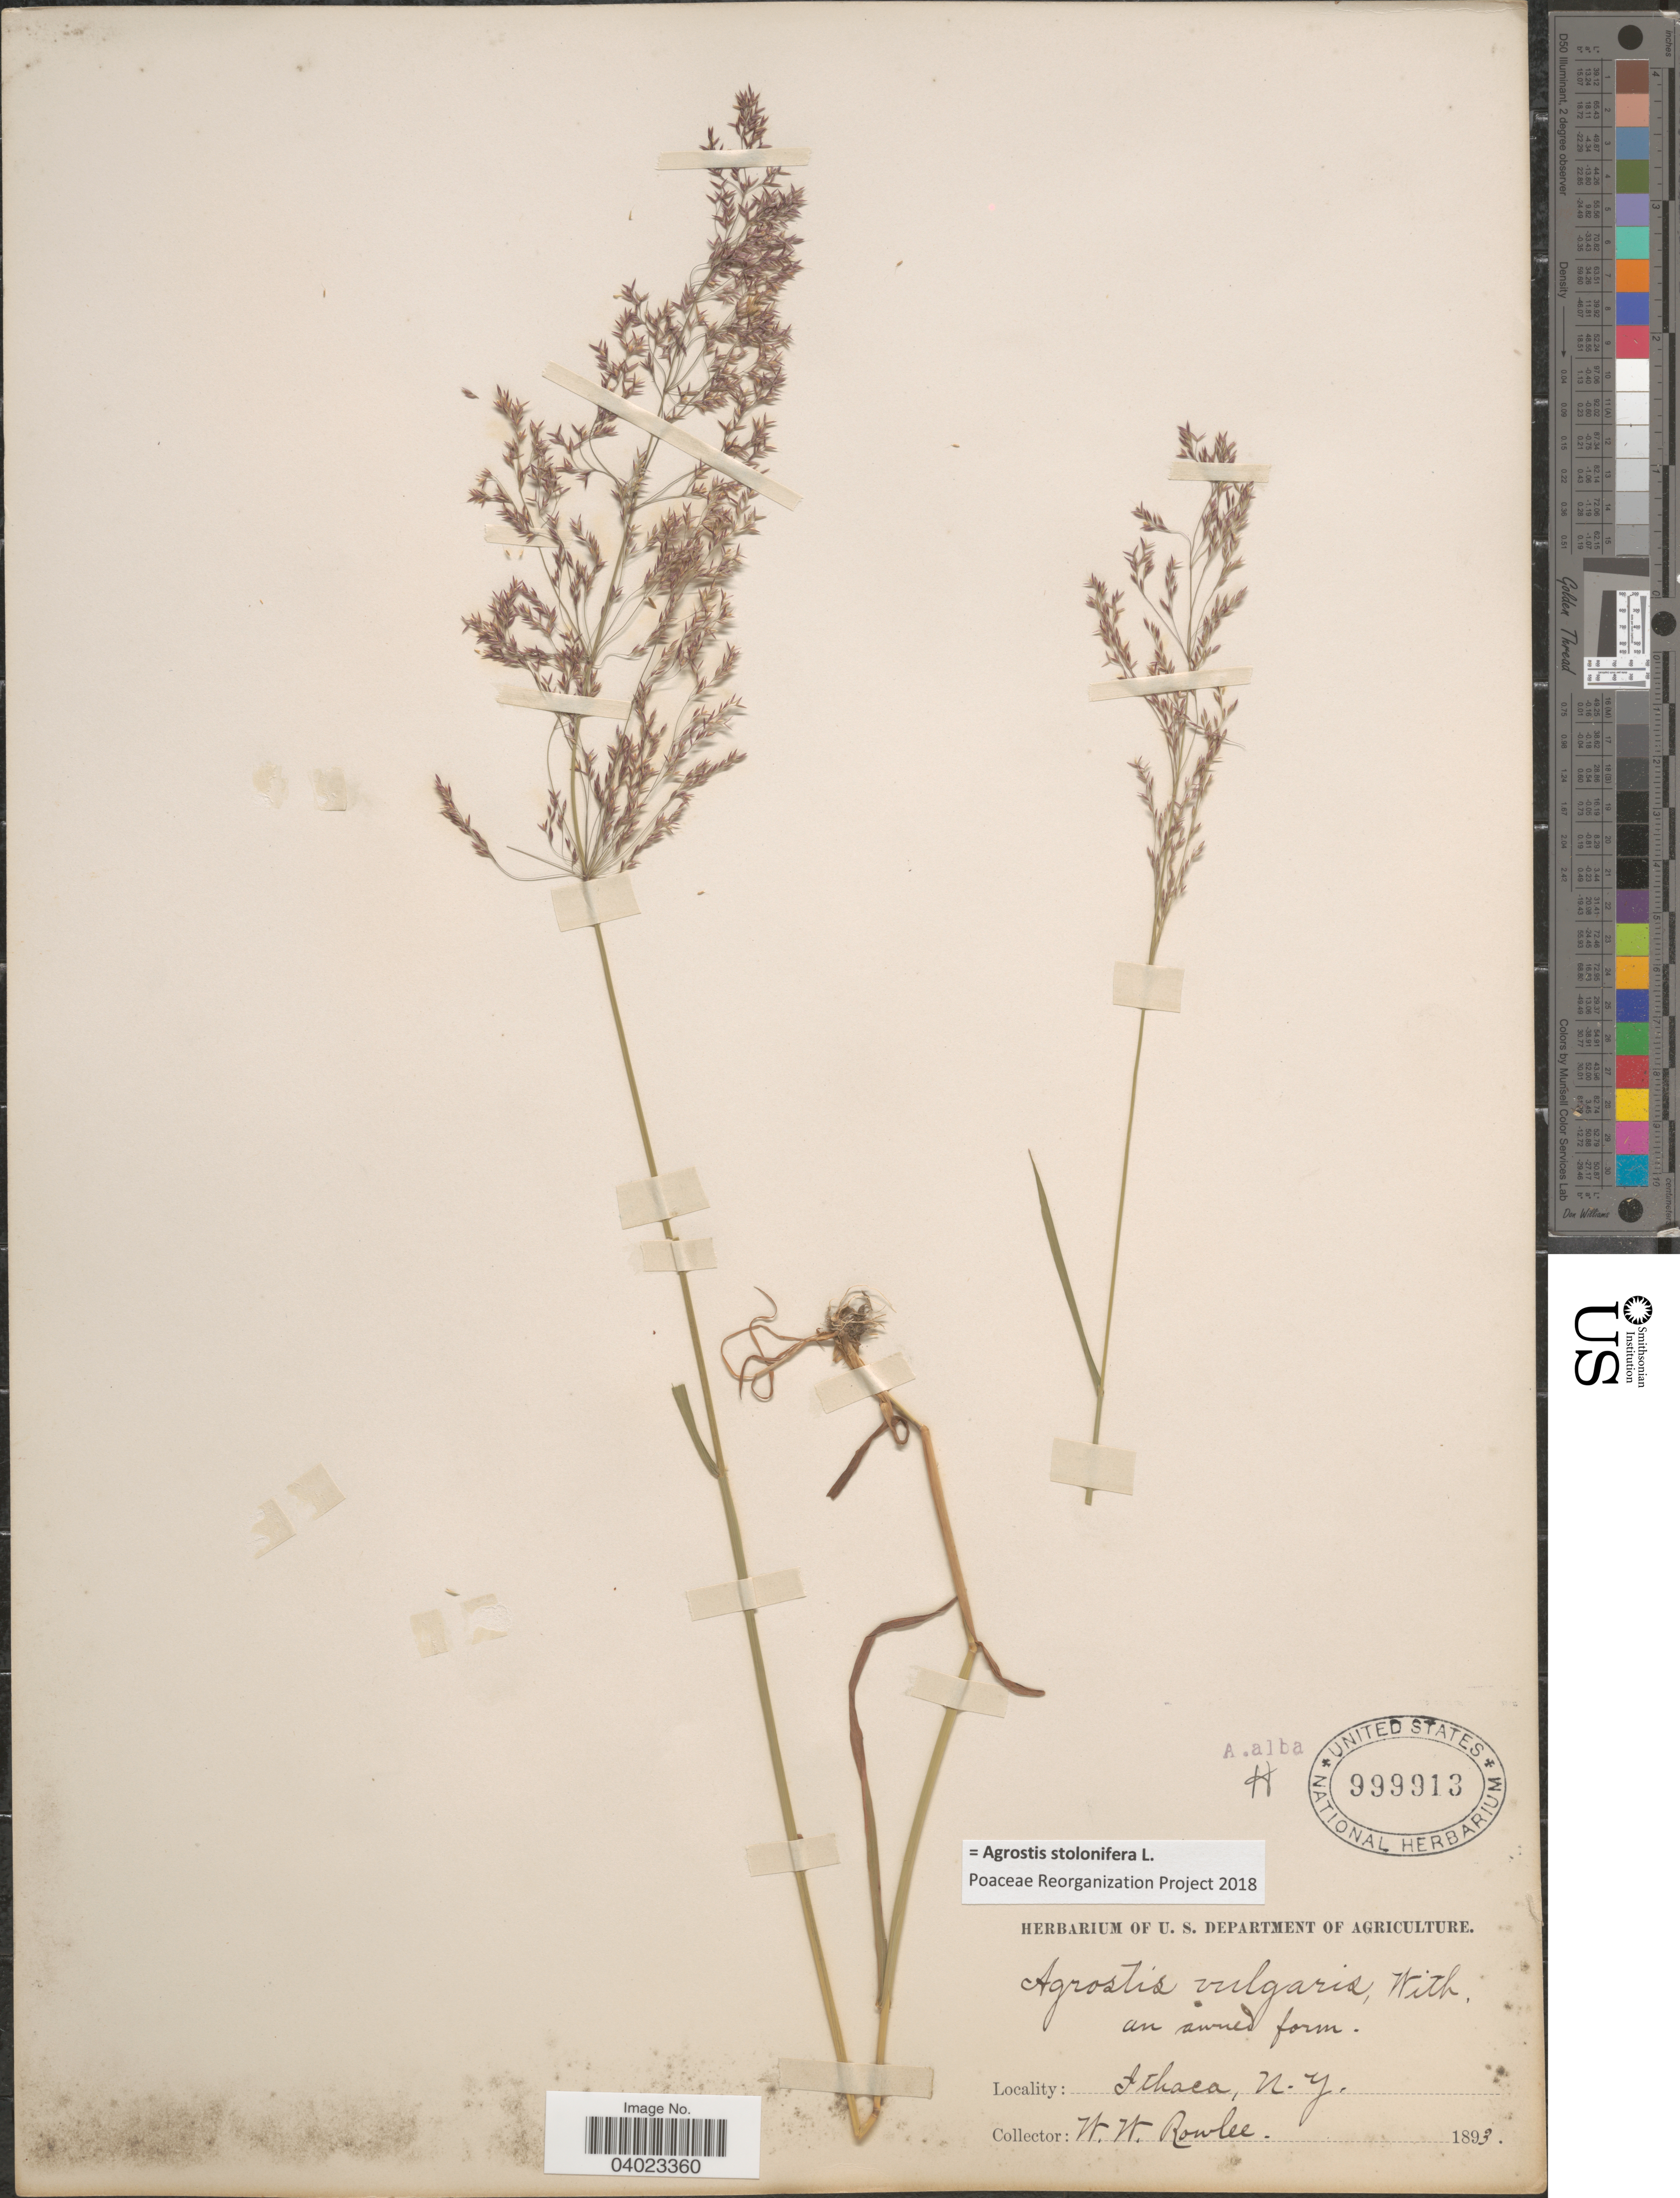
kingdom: Plantae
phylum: Tracheophyta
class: Liliopsida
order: Poales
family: Poaceae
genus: Agrostis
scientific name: Agrostis stolonifera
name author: L.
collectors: W. W. Rowlee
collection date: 1893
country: United States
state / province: New York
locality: Ithaca.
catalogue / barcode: US 999913